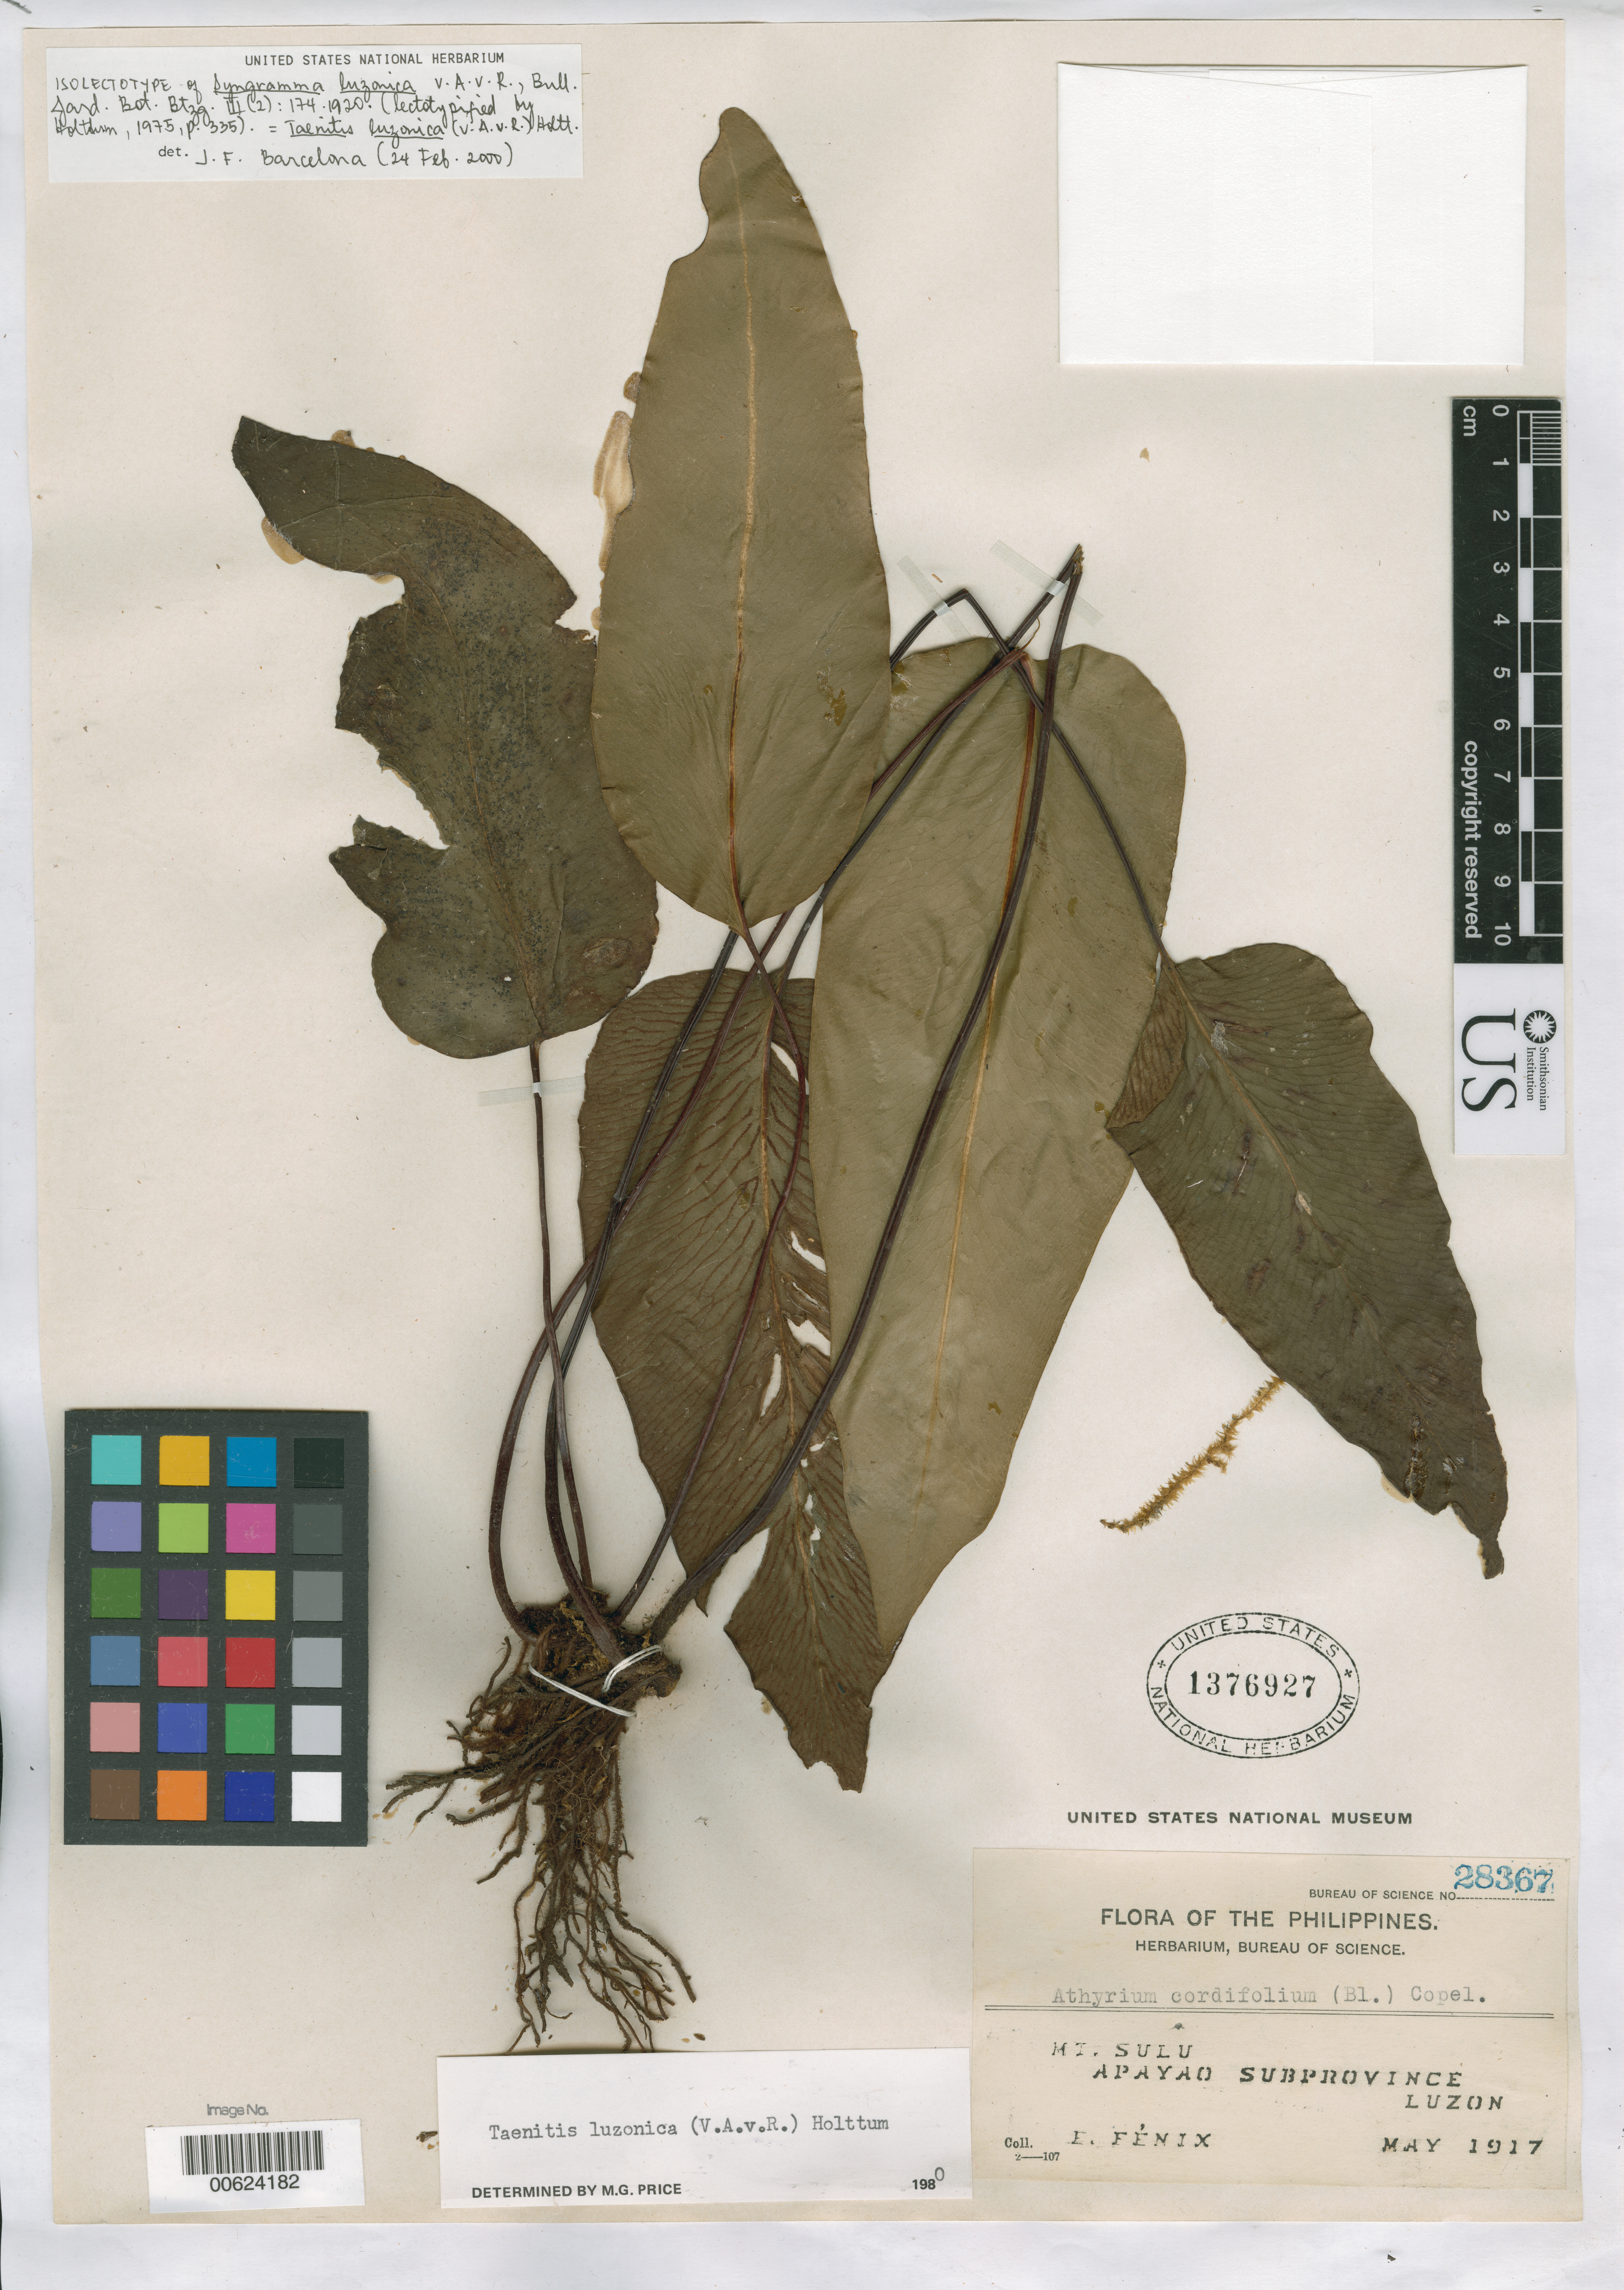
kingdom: Plantae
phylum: Tracheophyta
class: Polypodiopsida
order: Polypodiales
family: Pteridaceae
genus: Syngramma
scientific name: Syngramma luzonica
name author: Alderw.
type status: Isolectotype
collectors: E. Fénix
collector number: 28367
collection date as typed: May 1917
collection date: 1917-05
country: Philippines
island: Luzon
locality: Apayao, Mt. Sulu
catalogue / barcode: US 1376927